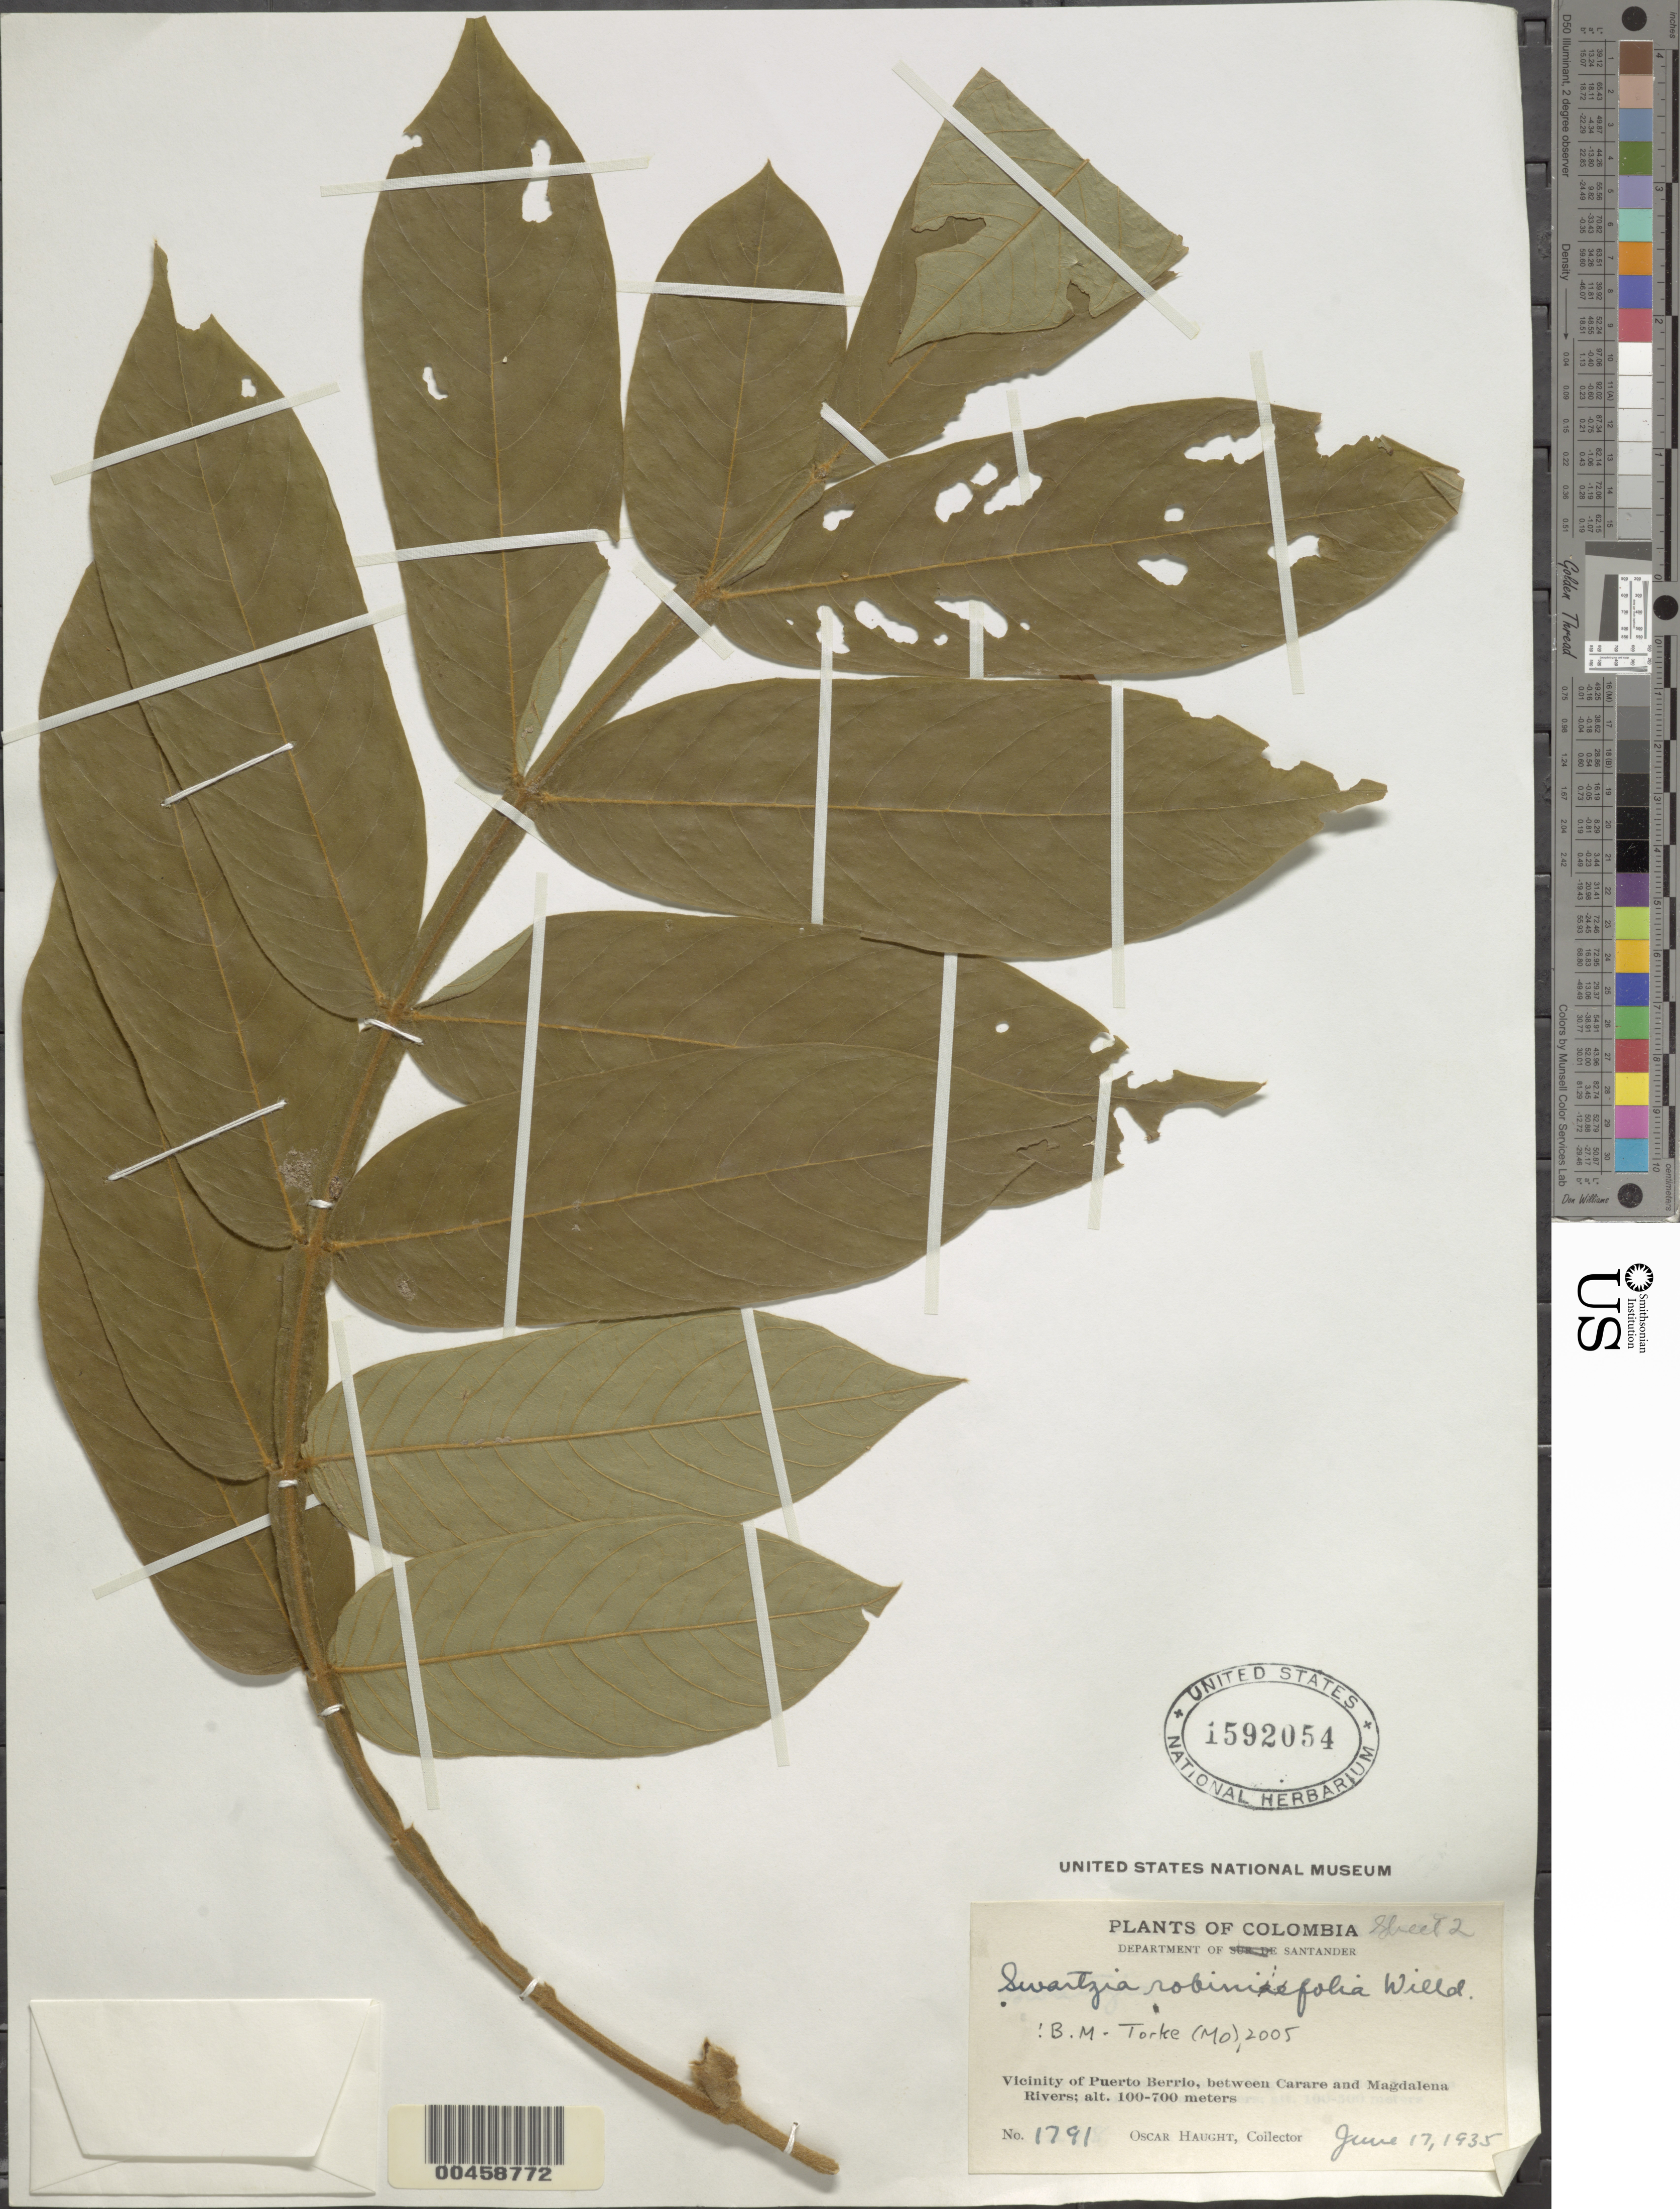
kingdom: Plantae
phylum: Tracheophyta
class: Magnoliopsida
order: Fabales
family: Fabaceae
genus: Swartzia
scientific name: Swartzia robiniifolia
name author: Willd. ex Vogel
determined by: Cowan, R. S.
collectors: O. L. Haught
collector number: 1791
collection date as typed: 17 Jun 1935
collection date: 1935-06-17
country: Colombia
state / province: Santander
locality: San Juan Valley; Puerto Berrio, vicinity of ; between Carare and Magdalena Rivers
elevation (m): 100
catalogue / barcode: US 1592054